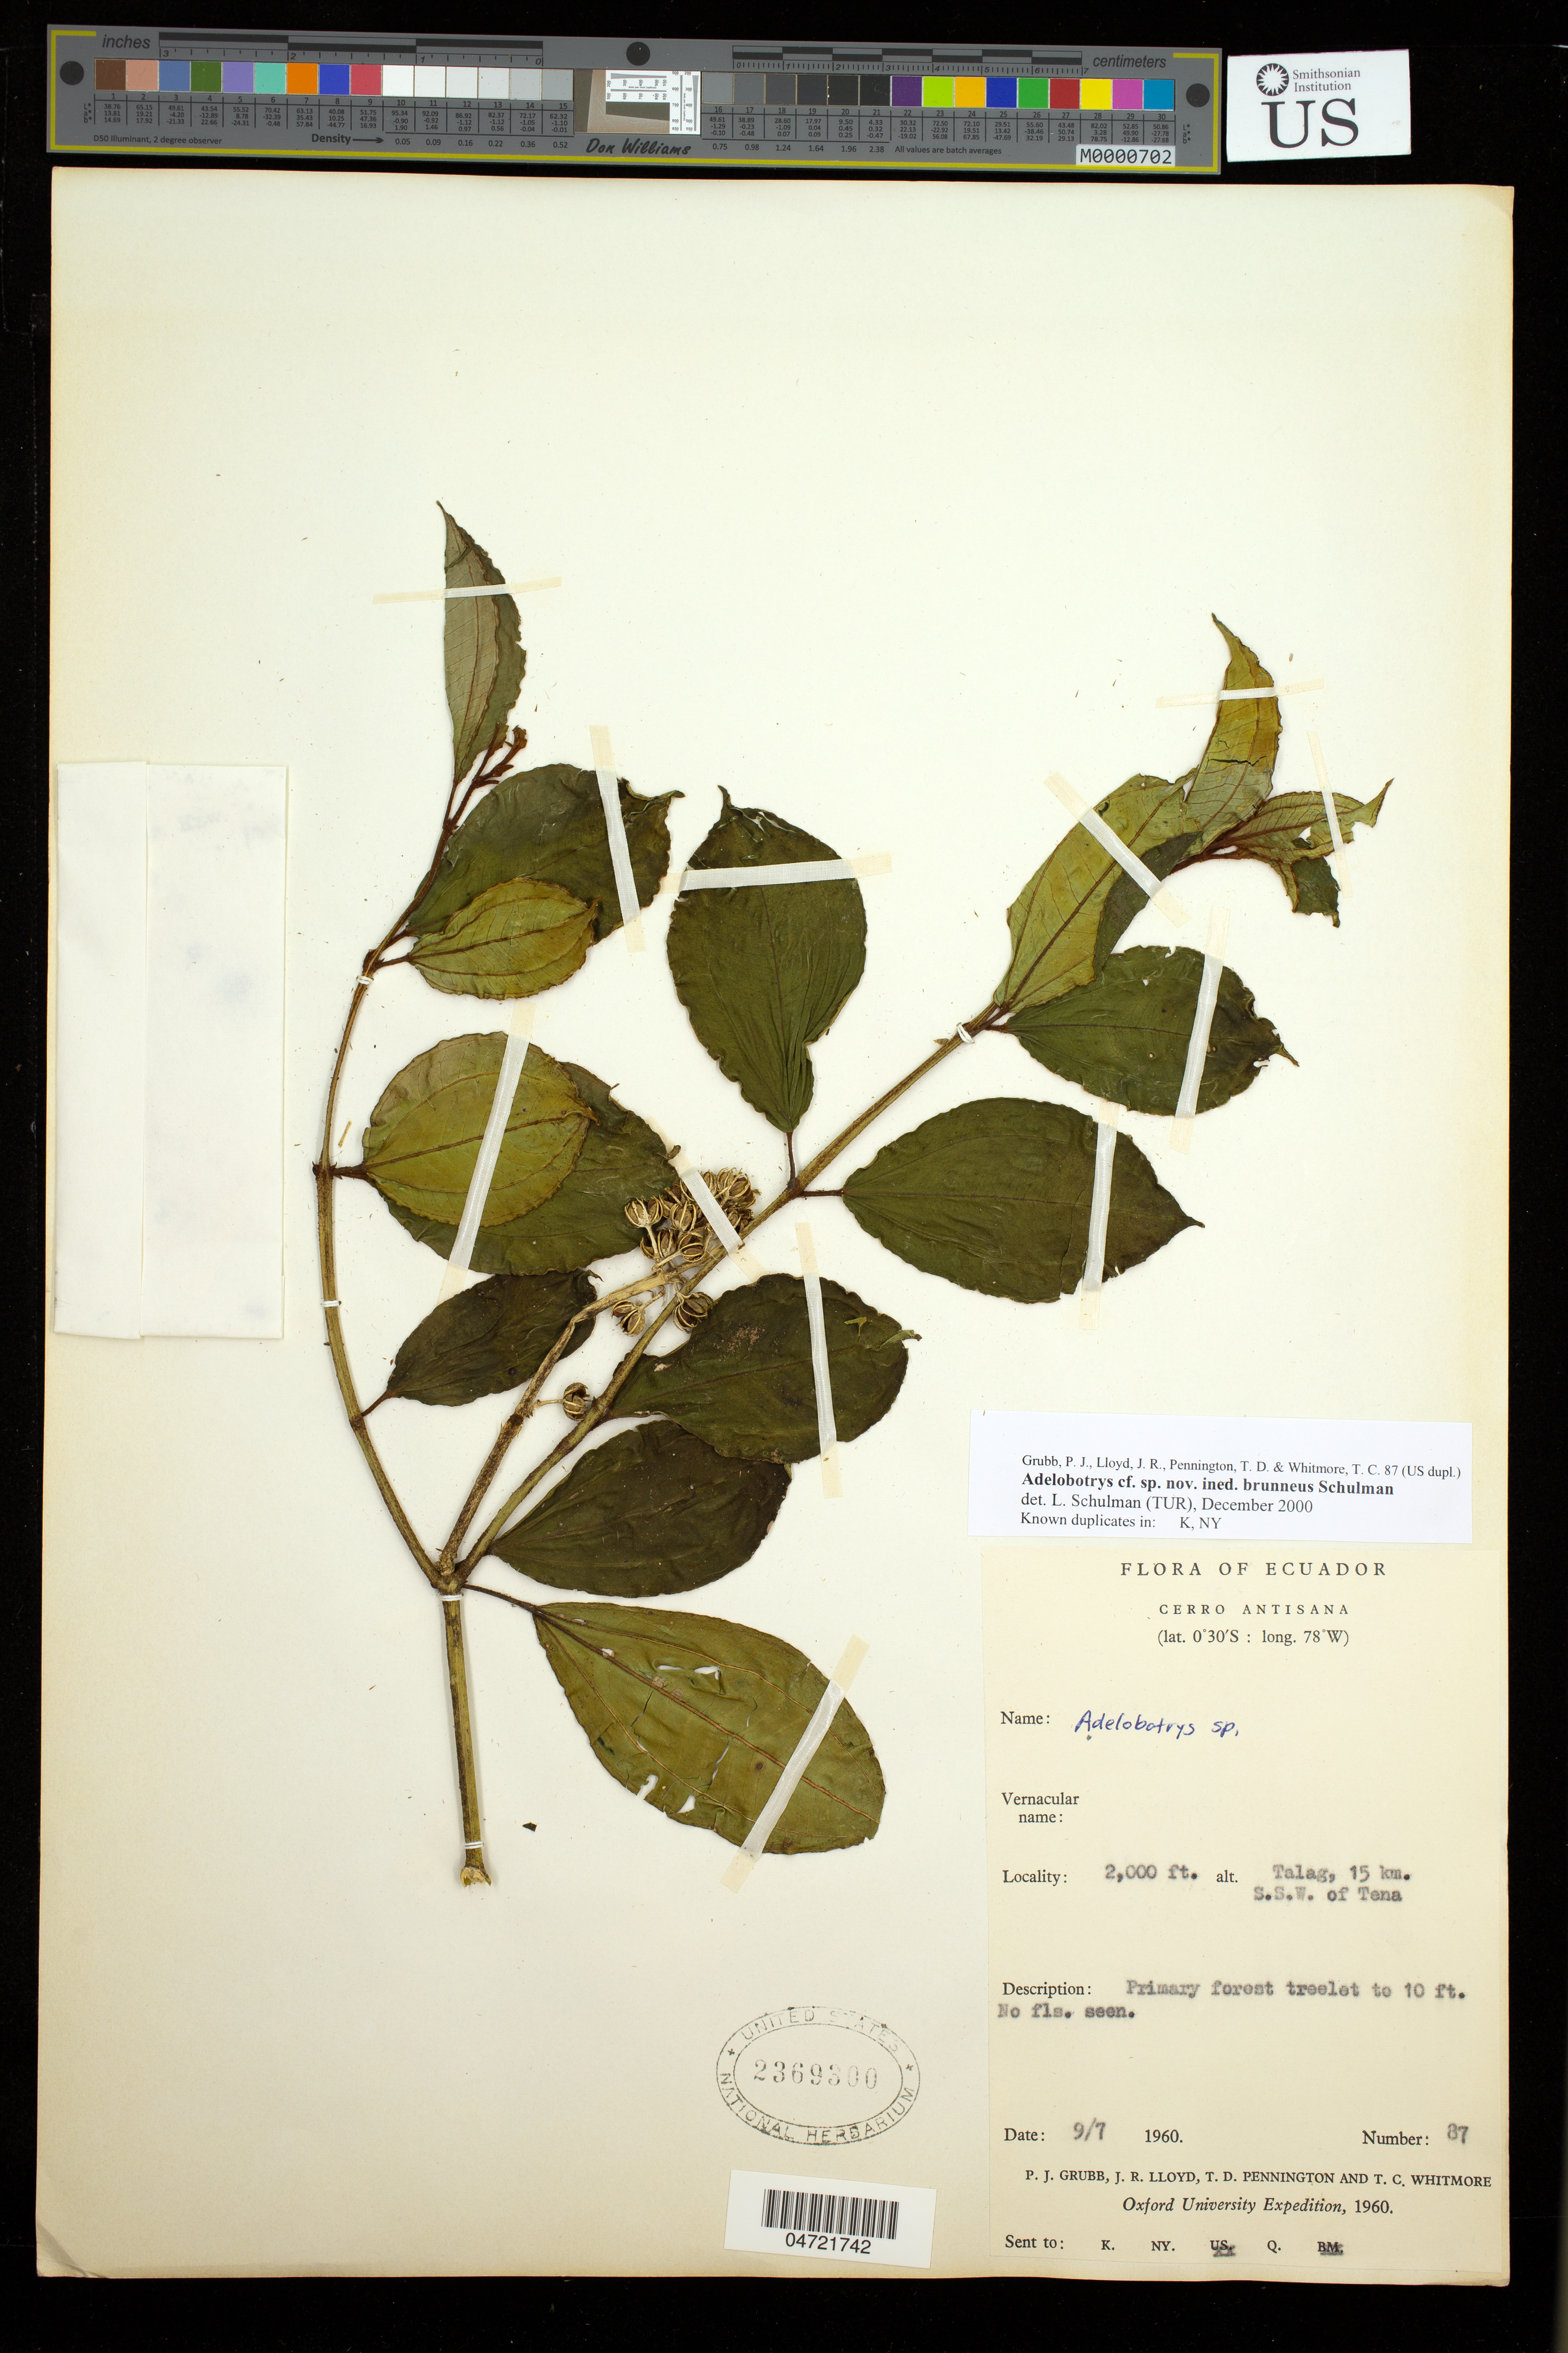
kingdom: Plantae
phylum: Tracheophyta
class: Magnoliopsida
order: Myrtales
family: Melastomataceae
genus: Adelobotrys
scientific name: Adelobotrys sp. nov.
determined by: Schulman, Leif, (TUR), University of Turku (FINLAND)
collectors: P. J. Grubb, J. R. Lloyd, T. D. Pennington & T. C. Whitmore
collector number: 87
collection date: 1960-07-09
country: Ecuador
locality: Cerro Antisama Talag 15 km S.S.W. from Tena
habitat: Primary forest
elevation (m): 610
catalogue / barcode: US 2369300